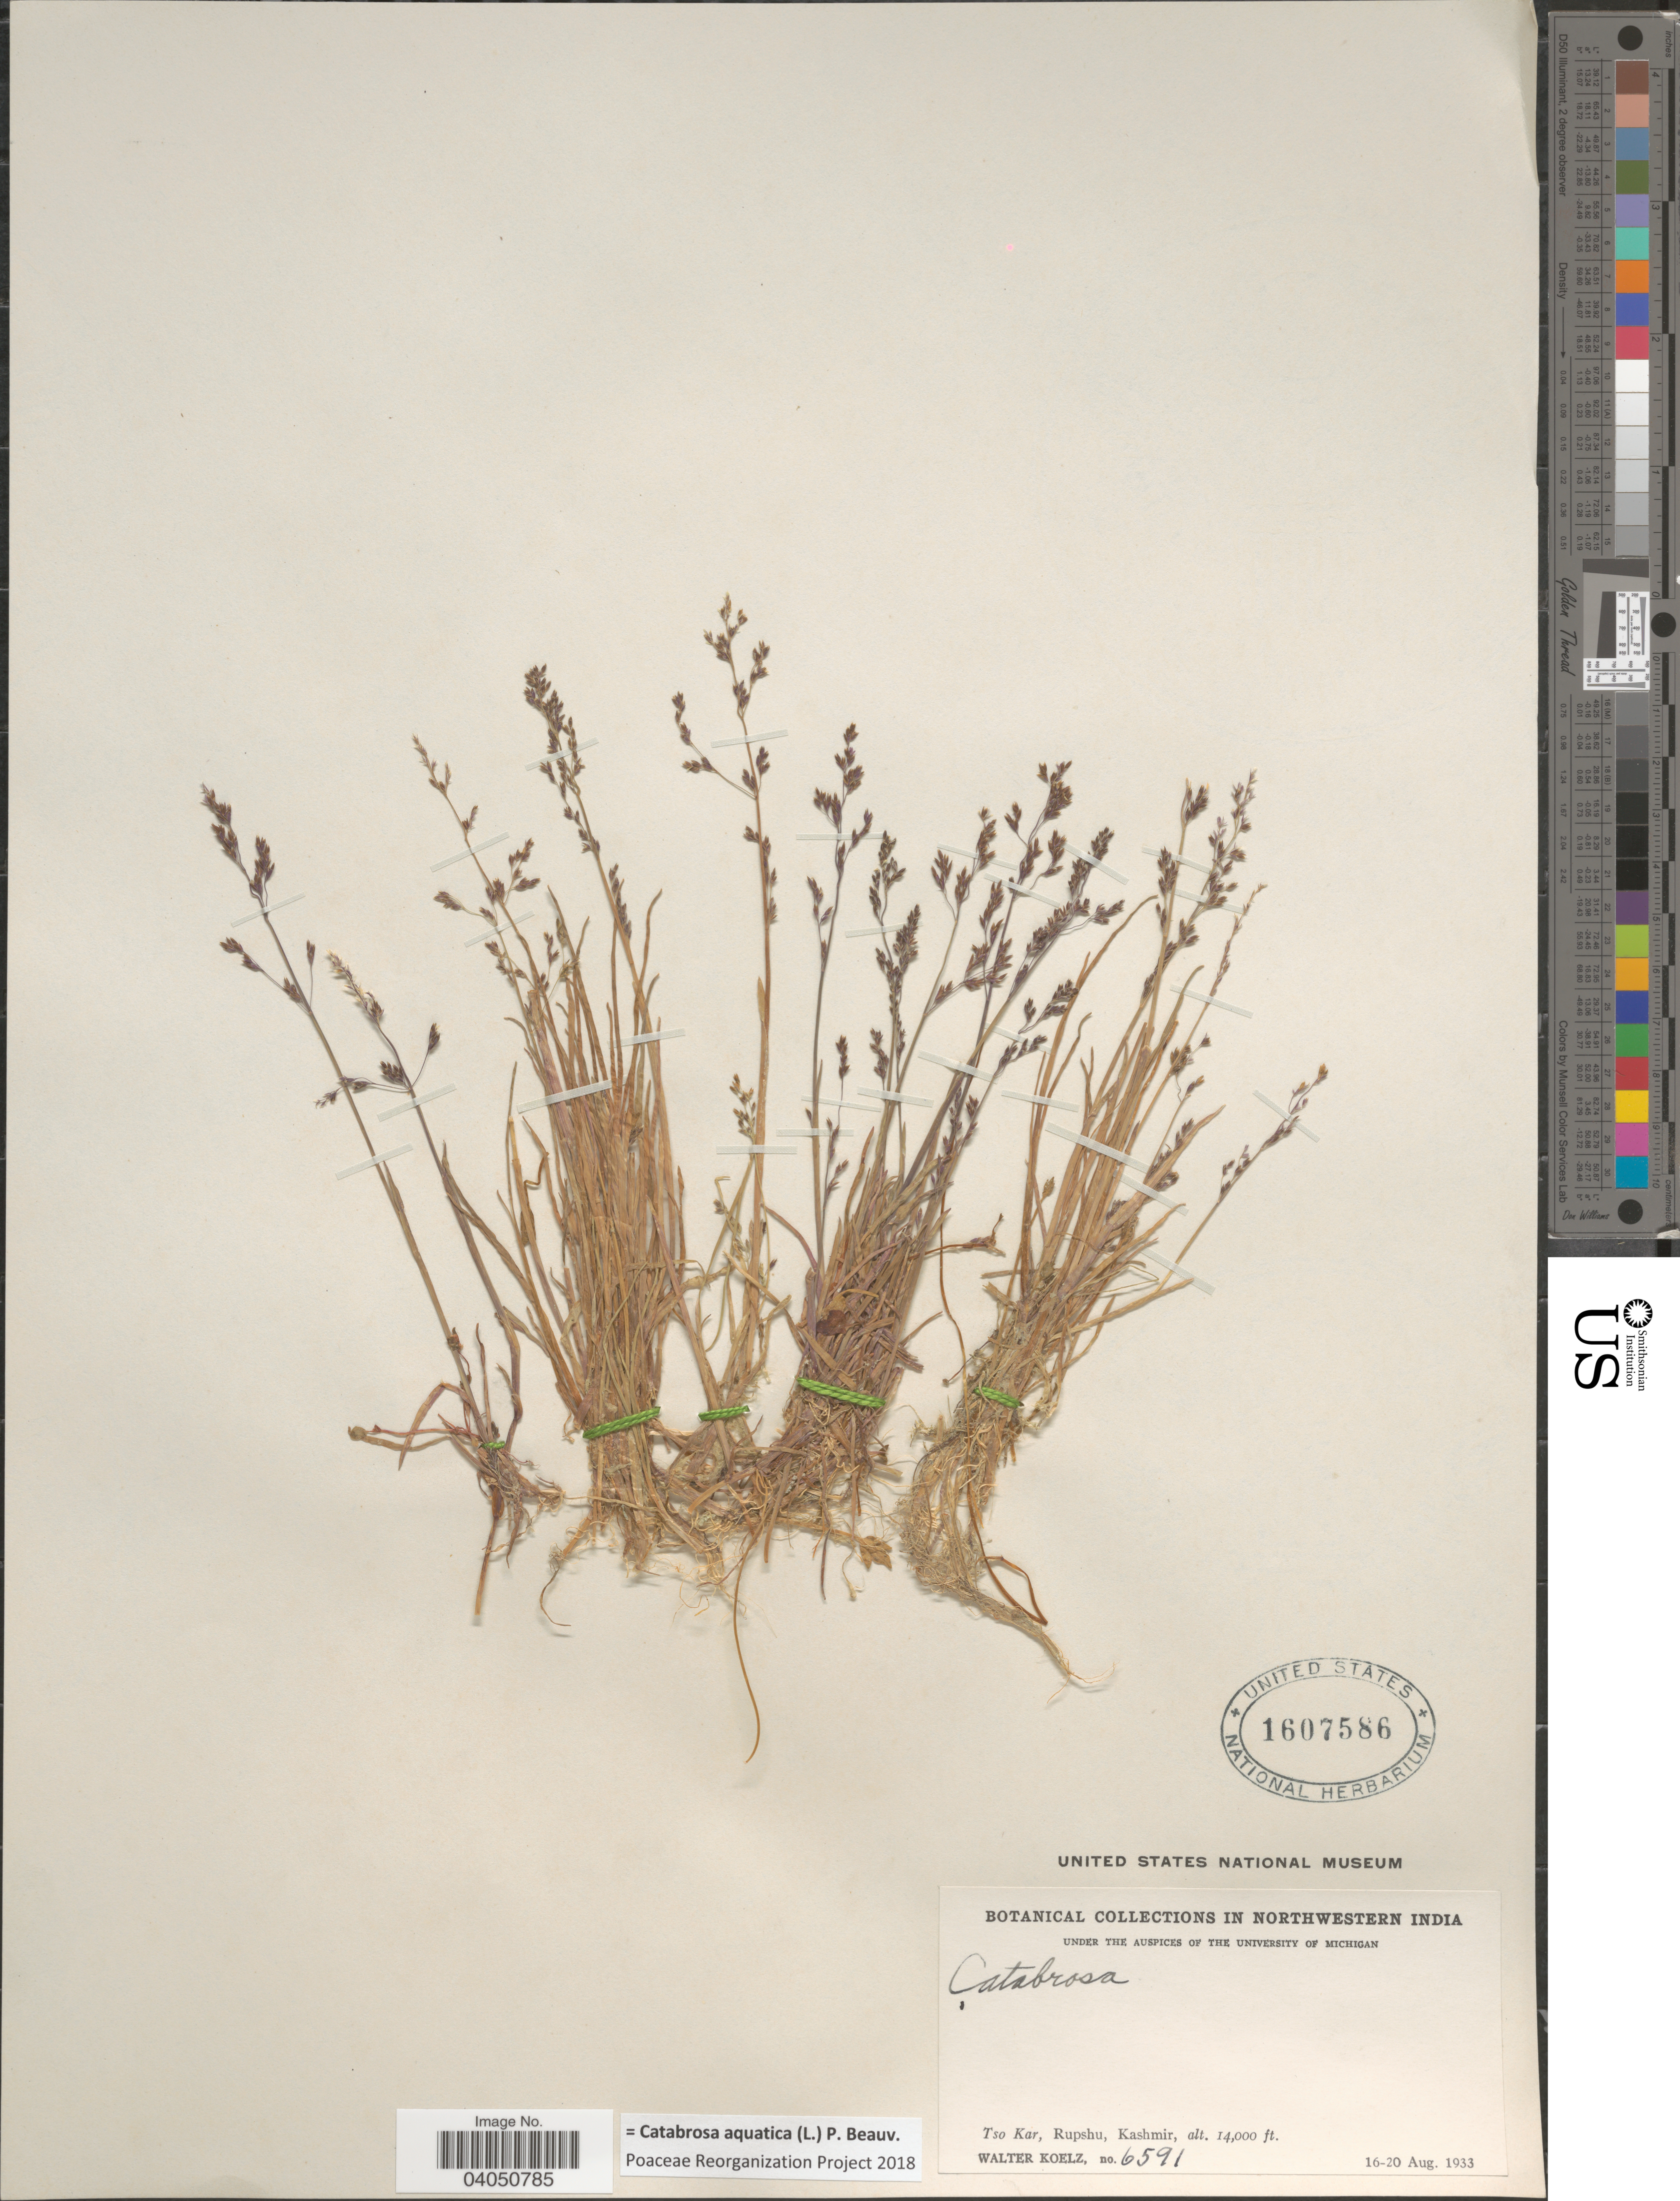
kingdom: Plantae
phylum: Tracheophyta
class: Liliopsida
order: Poales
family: Poaceae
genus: Catabrosa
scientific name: Catabrosa aquatica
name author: (L.) P. Beauv.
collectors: W. N. Koelz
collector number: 6591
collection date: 1933-08-16/1933-08-20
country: India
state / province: Jammu and Kashmir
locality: Northwestern India. Tso Kar, Rupshu, Kashmir.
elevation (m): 4267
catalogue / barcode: US 1607586